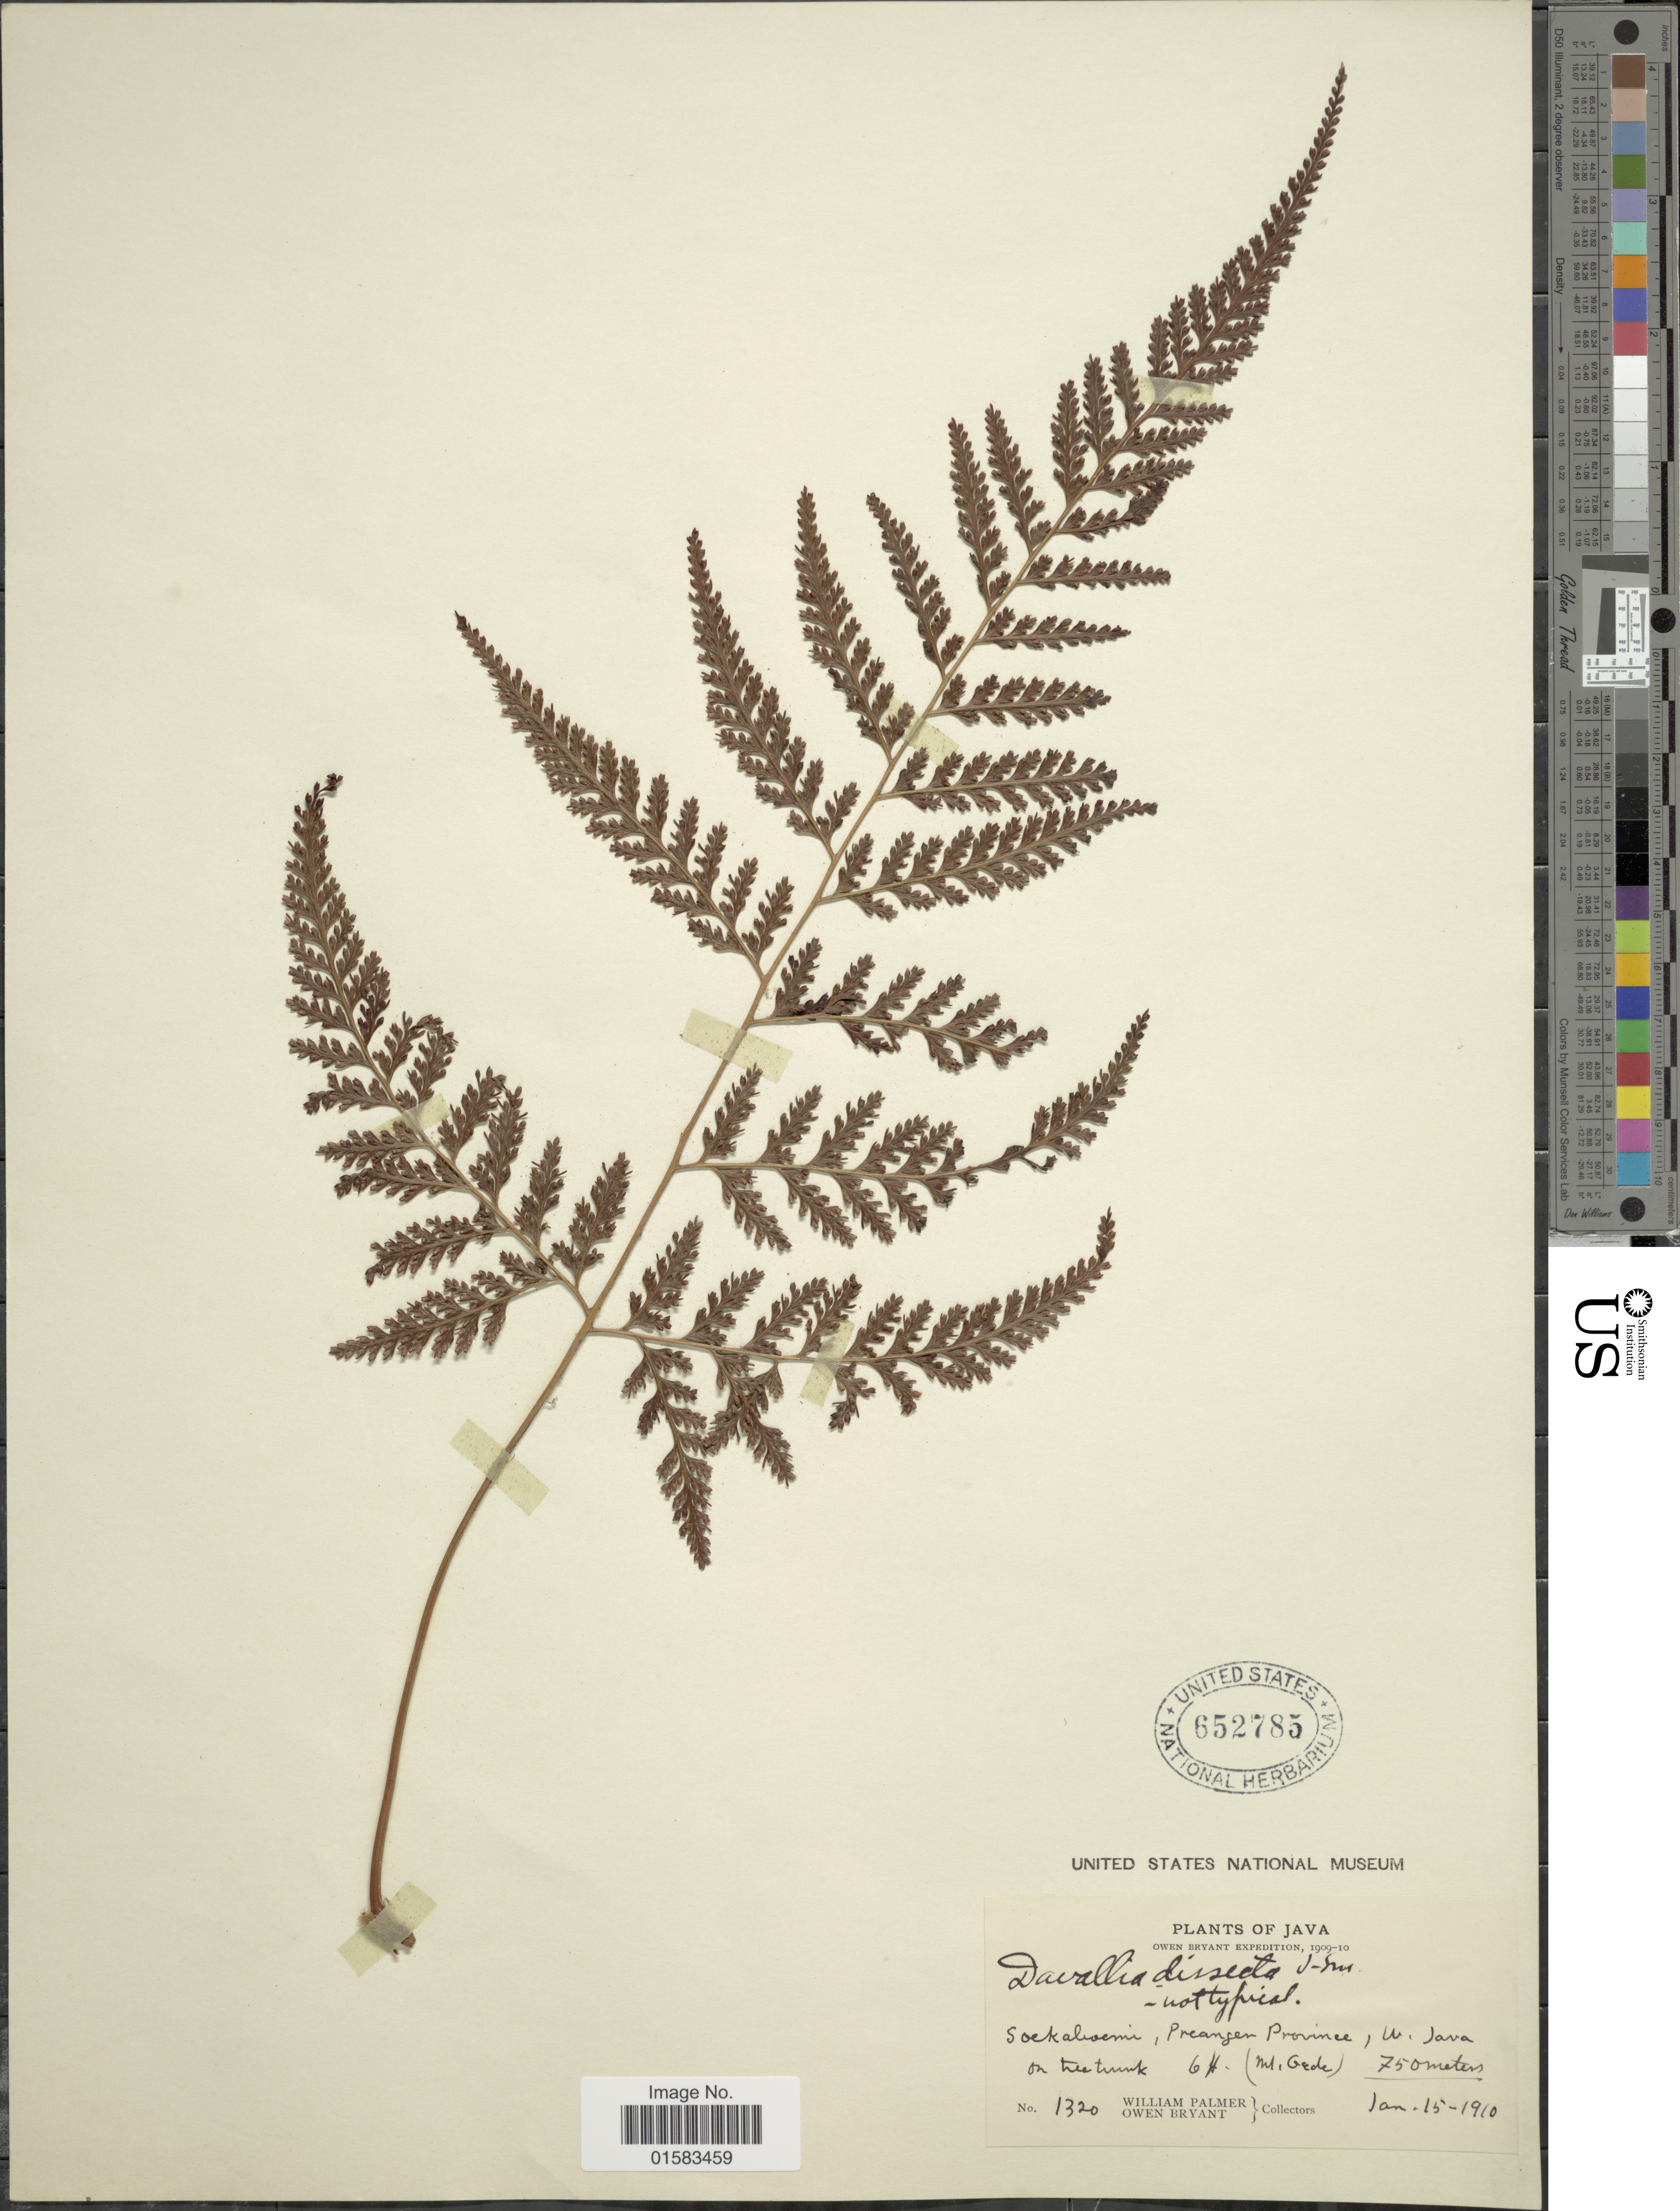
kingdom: Plantae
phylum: Tracheophyta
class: Polypodiopsida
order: Polypodiales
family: Davalliaceae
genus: Davallia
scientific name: Davallia trichomanoides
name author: Blume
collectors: W. Palmer & O. Bryant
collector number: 1320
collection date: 1910-01-15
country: Indonesia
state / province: Java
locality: Soekaloemi, Preanger Province, W. Java, (Mt. Gede) [interpreted]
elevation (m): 750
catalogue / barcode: US 652785